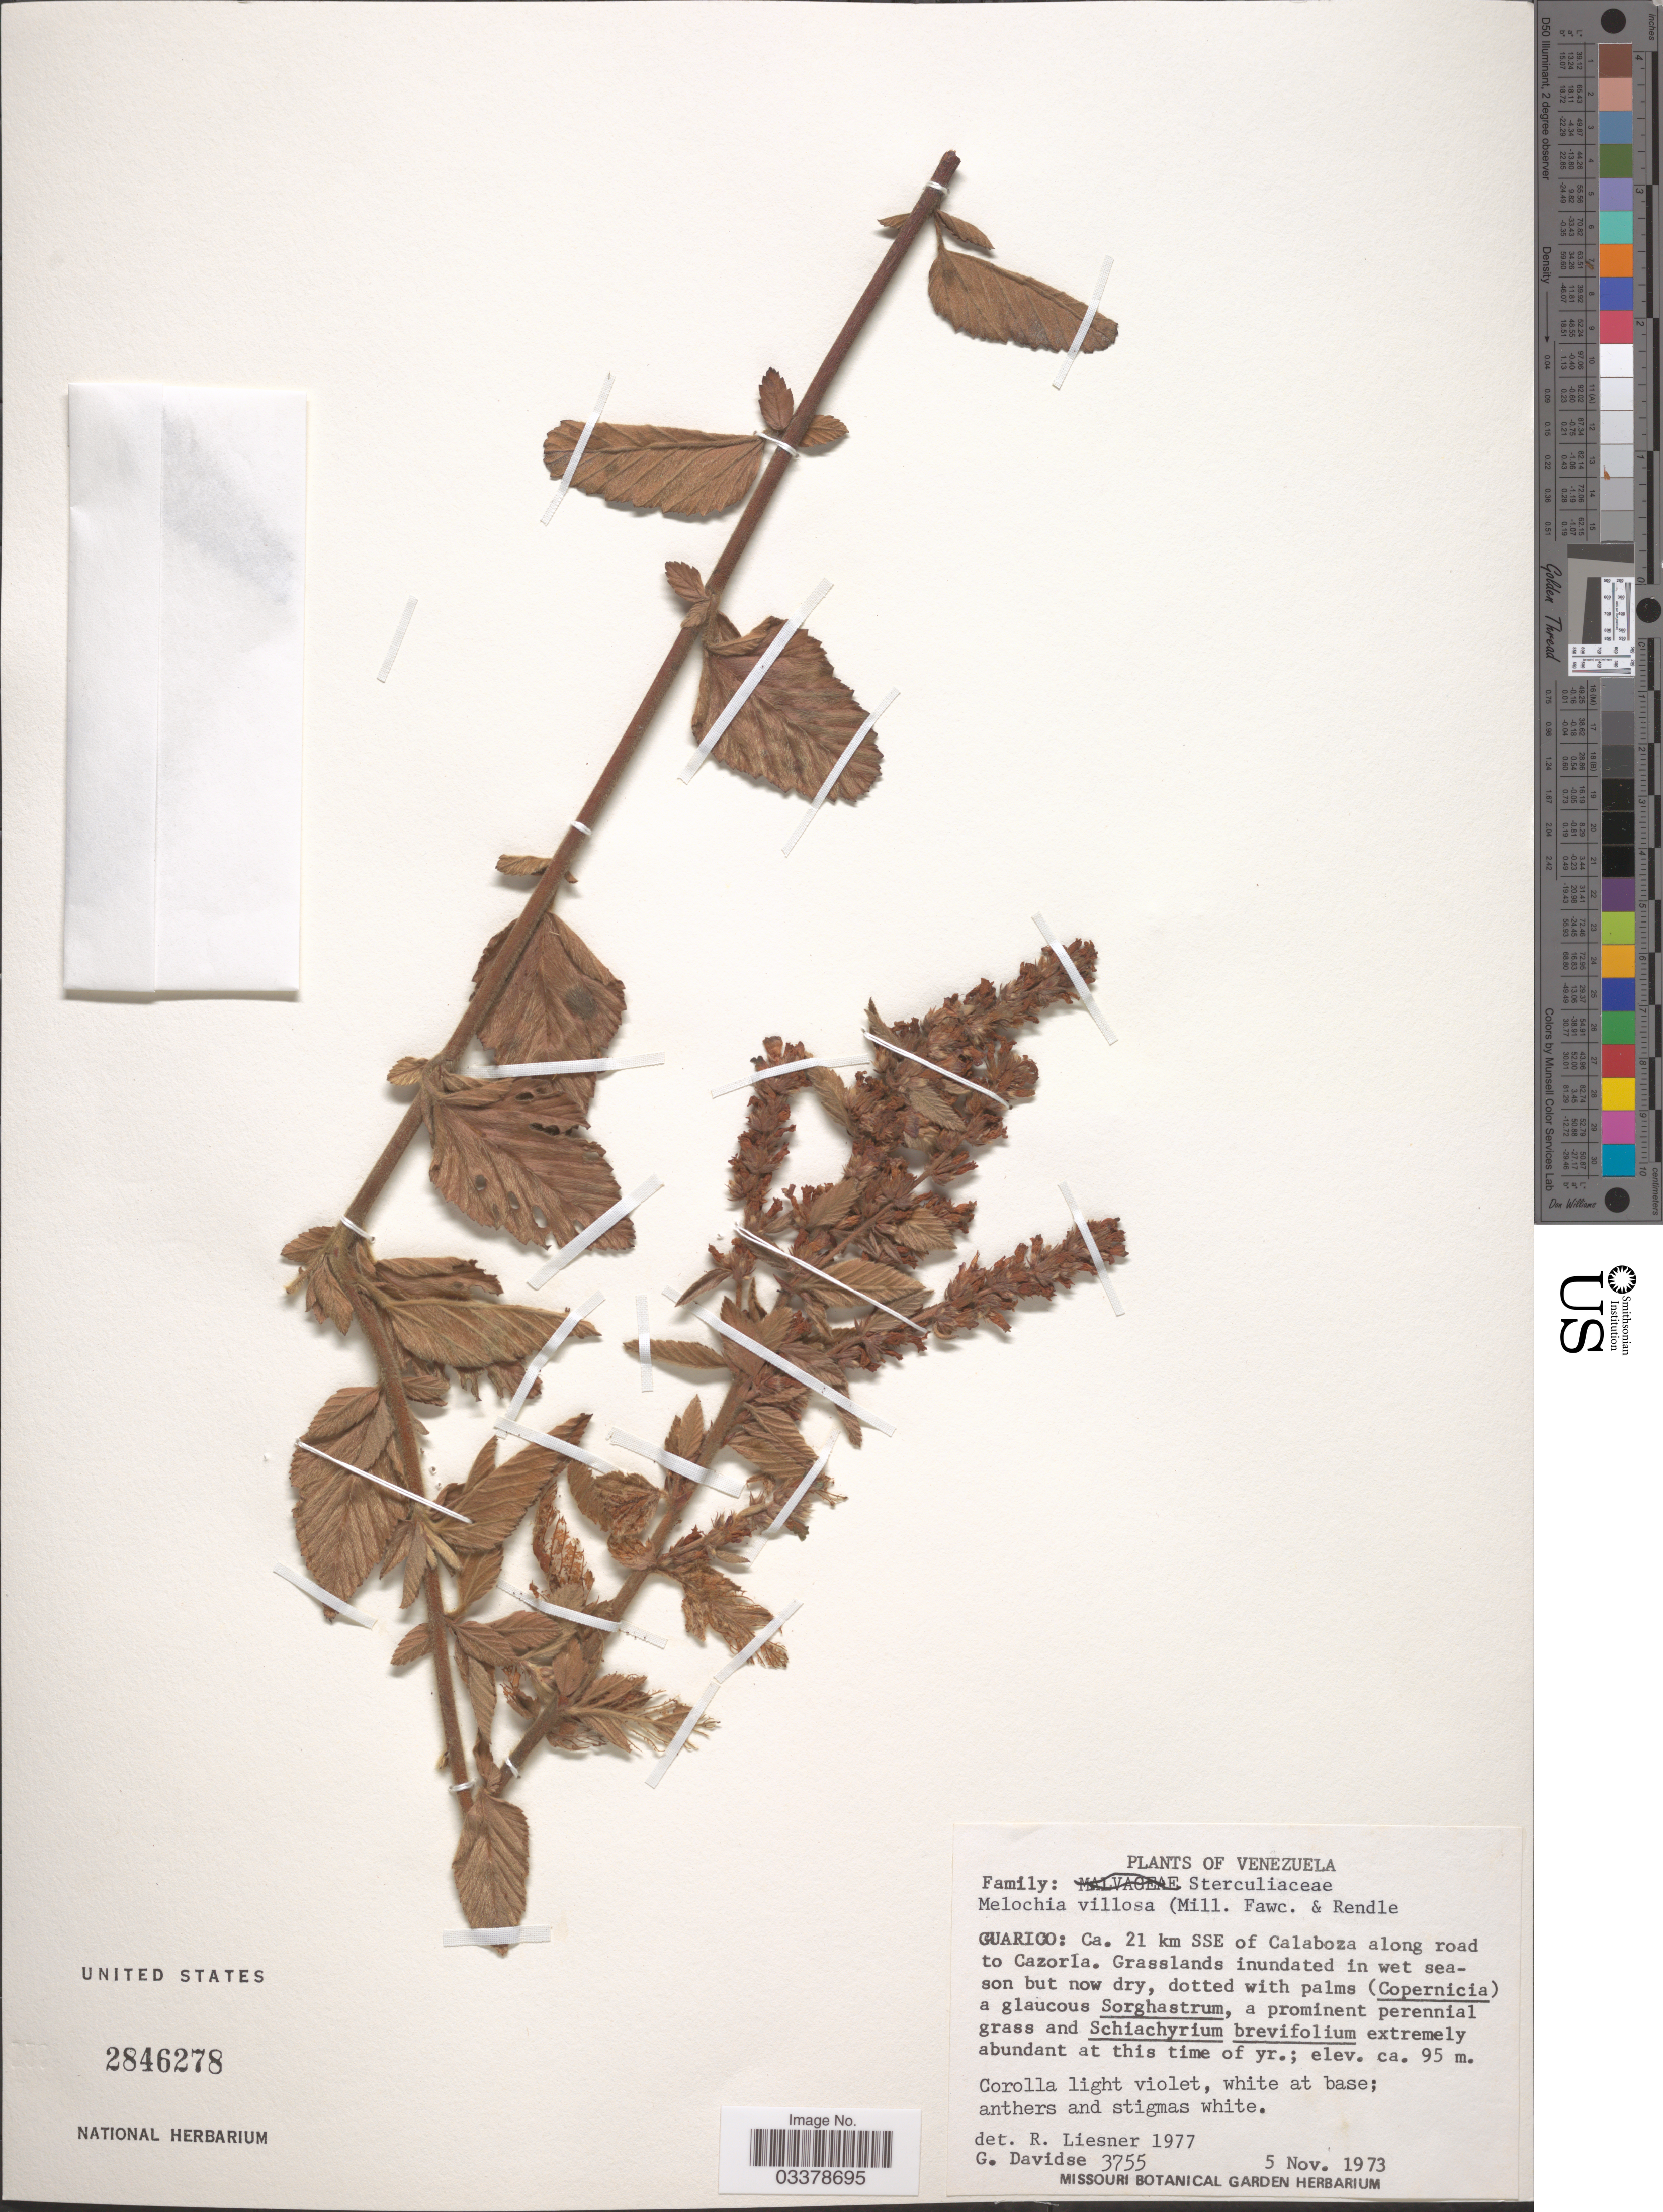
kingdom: Plantae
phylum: Tracheophyta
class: Magnoliopsida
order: Malvales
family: Malvaceae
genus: Melochia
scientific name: Melochia spicata var. spicata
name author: (L.) Fryxell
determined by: Dorr, L. J., (BOT), Smithsonian Institution - National Museum of Natural History (UNITED STATES)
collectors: G. Davidse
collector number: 3755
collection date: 1973-11-05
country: Venezuela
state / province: Guárico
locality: Ca. 21 km SSE of Calaboza along road to Cazorla.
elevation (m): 95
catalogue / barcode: US 2846278